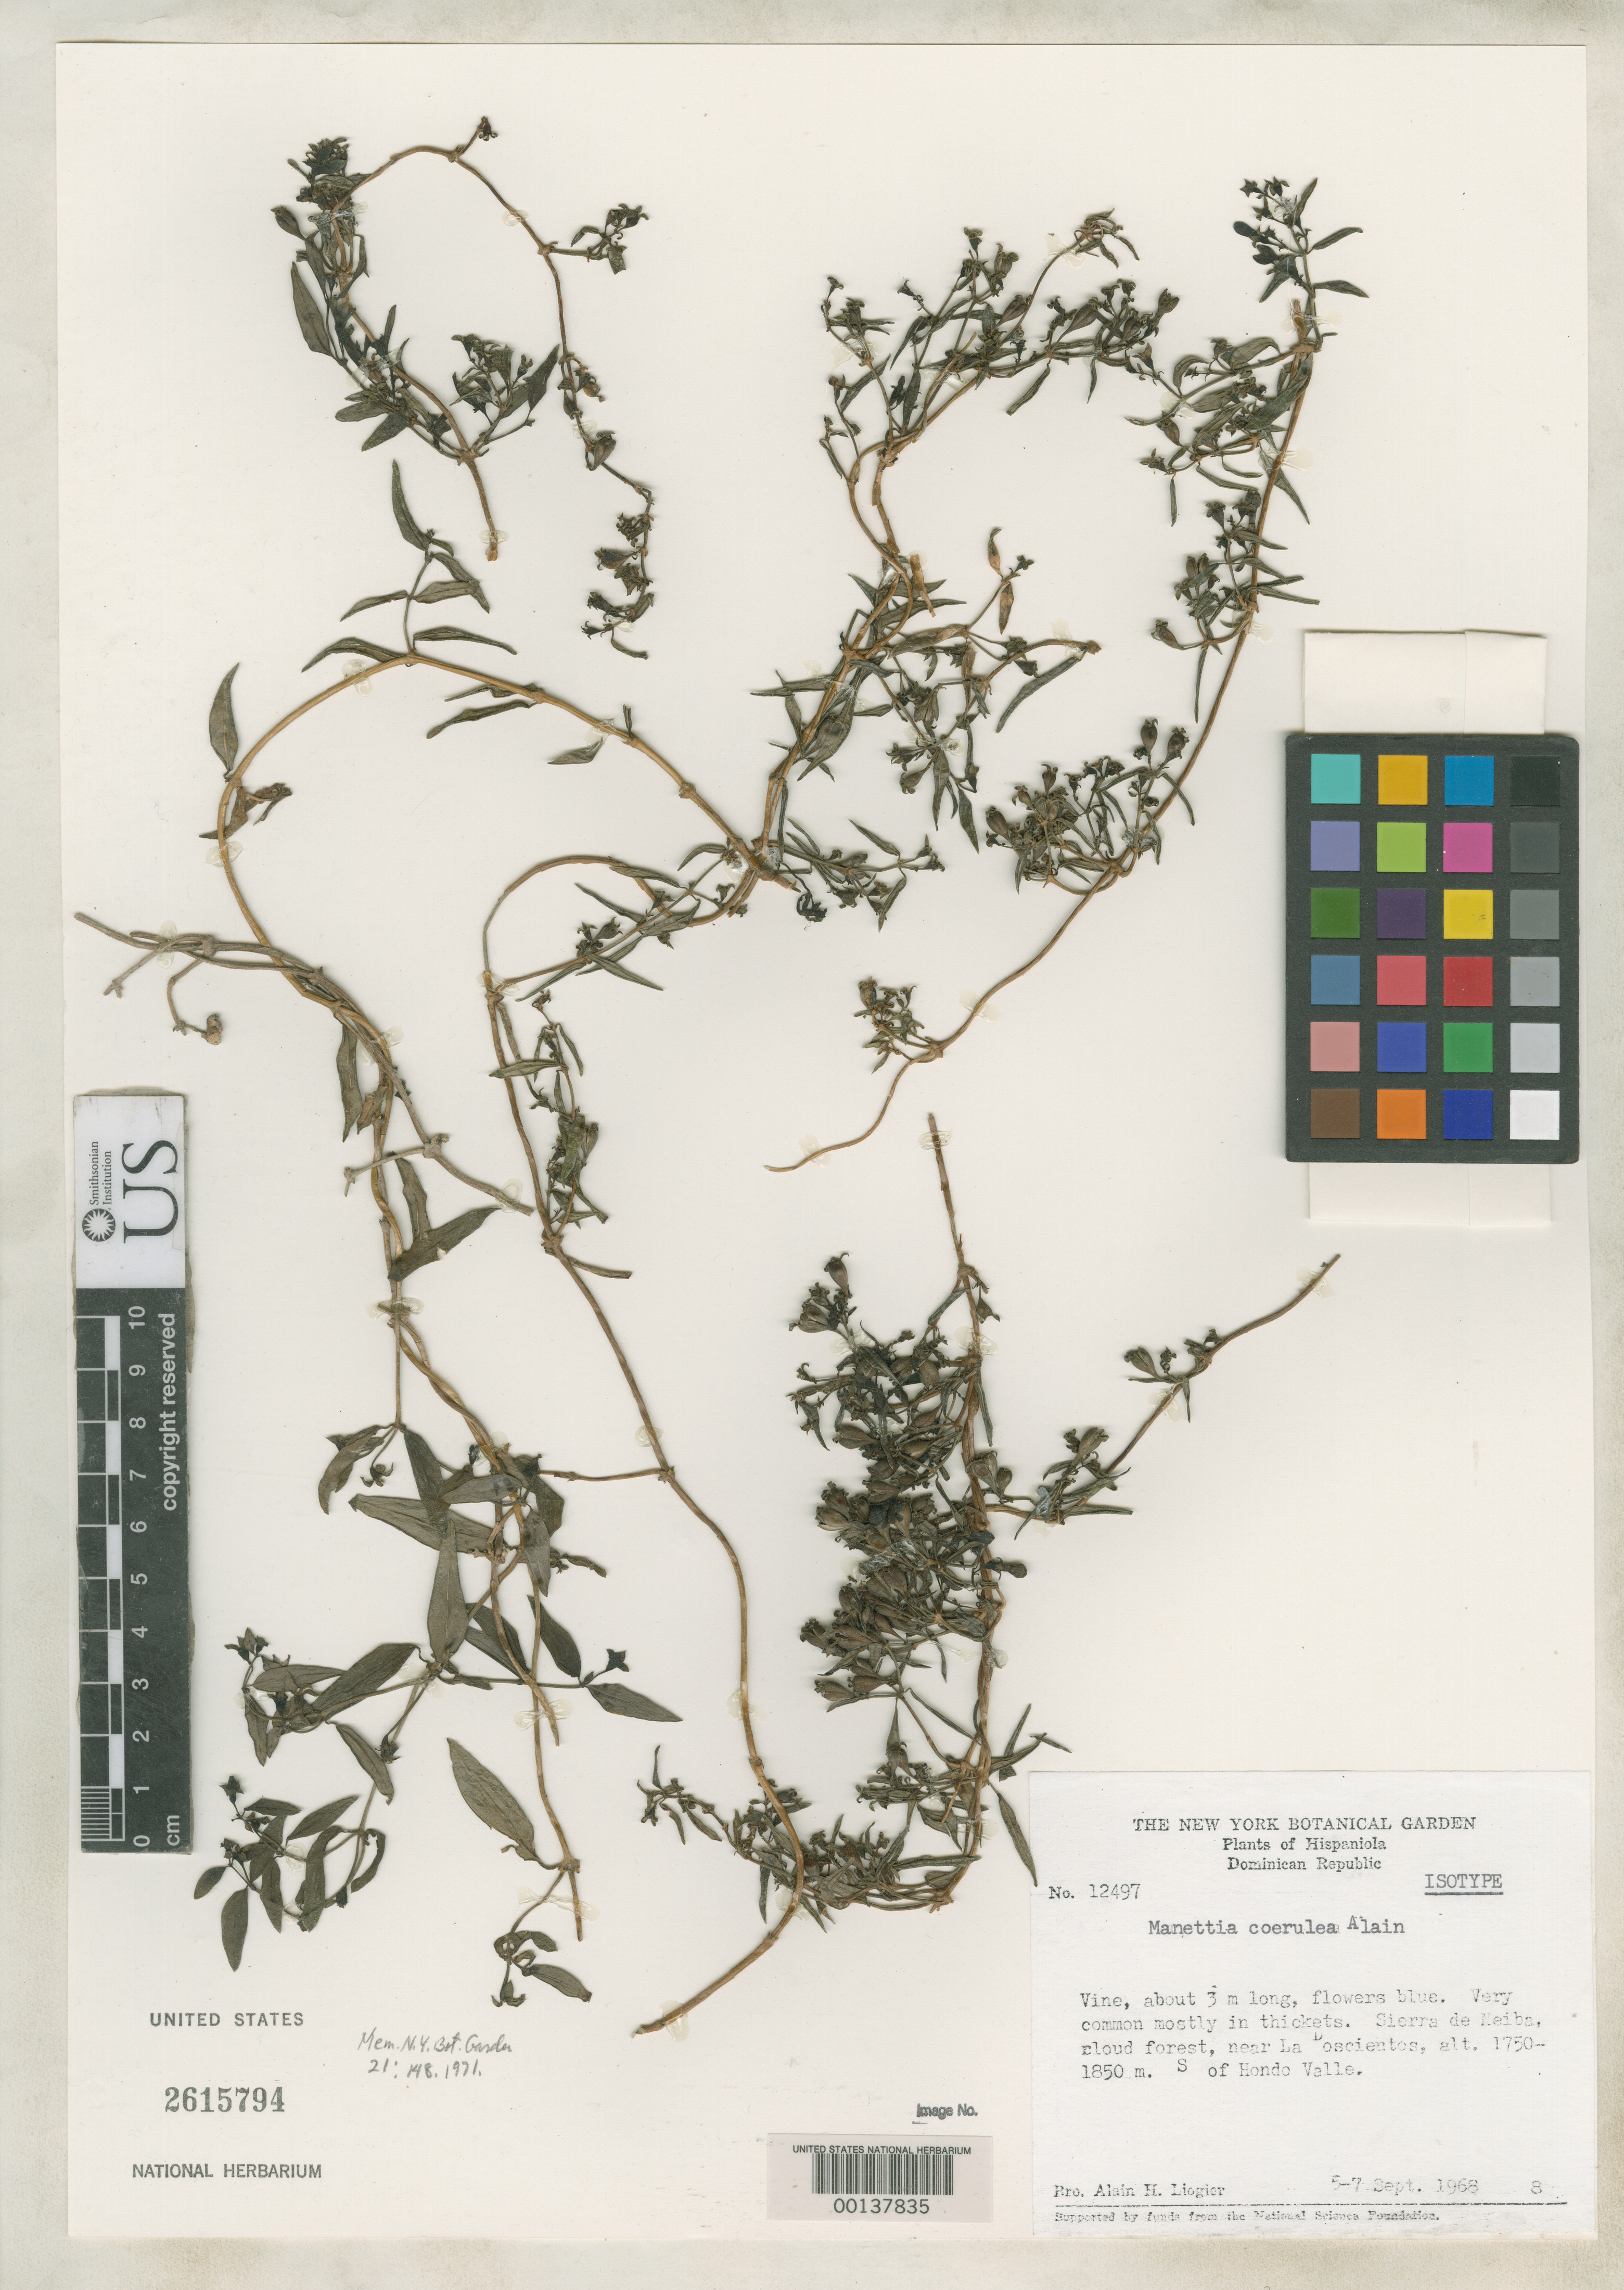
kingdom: Plantae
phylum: Tracheophyta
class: Magnoliopsida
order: Gentianales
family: Rubiaceae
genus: Manettia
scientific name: Manettia coerulea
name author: Alain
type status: Isotype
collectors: A. H. Liogier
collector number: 12497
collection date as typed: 05 Sep 1968 to 07 Sep 1968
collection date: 1968-09-05/1968-09-07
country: Dominican Republic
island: Hispaniola Island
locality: S of Hondo Valle, Sierra de Neiba.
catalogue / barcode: US 2615794